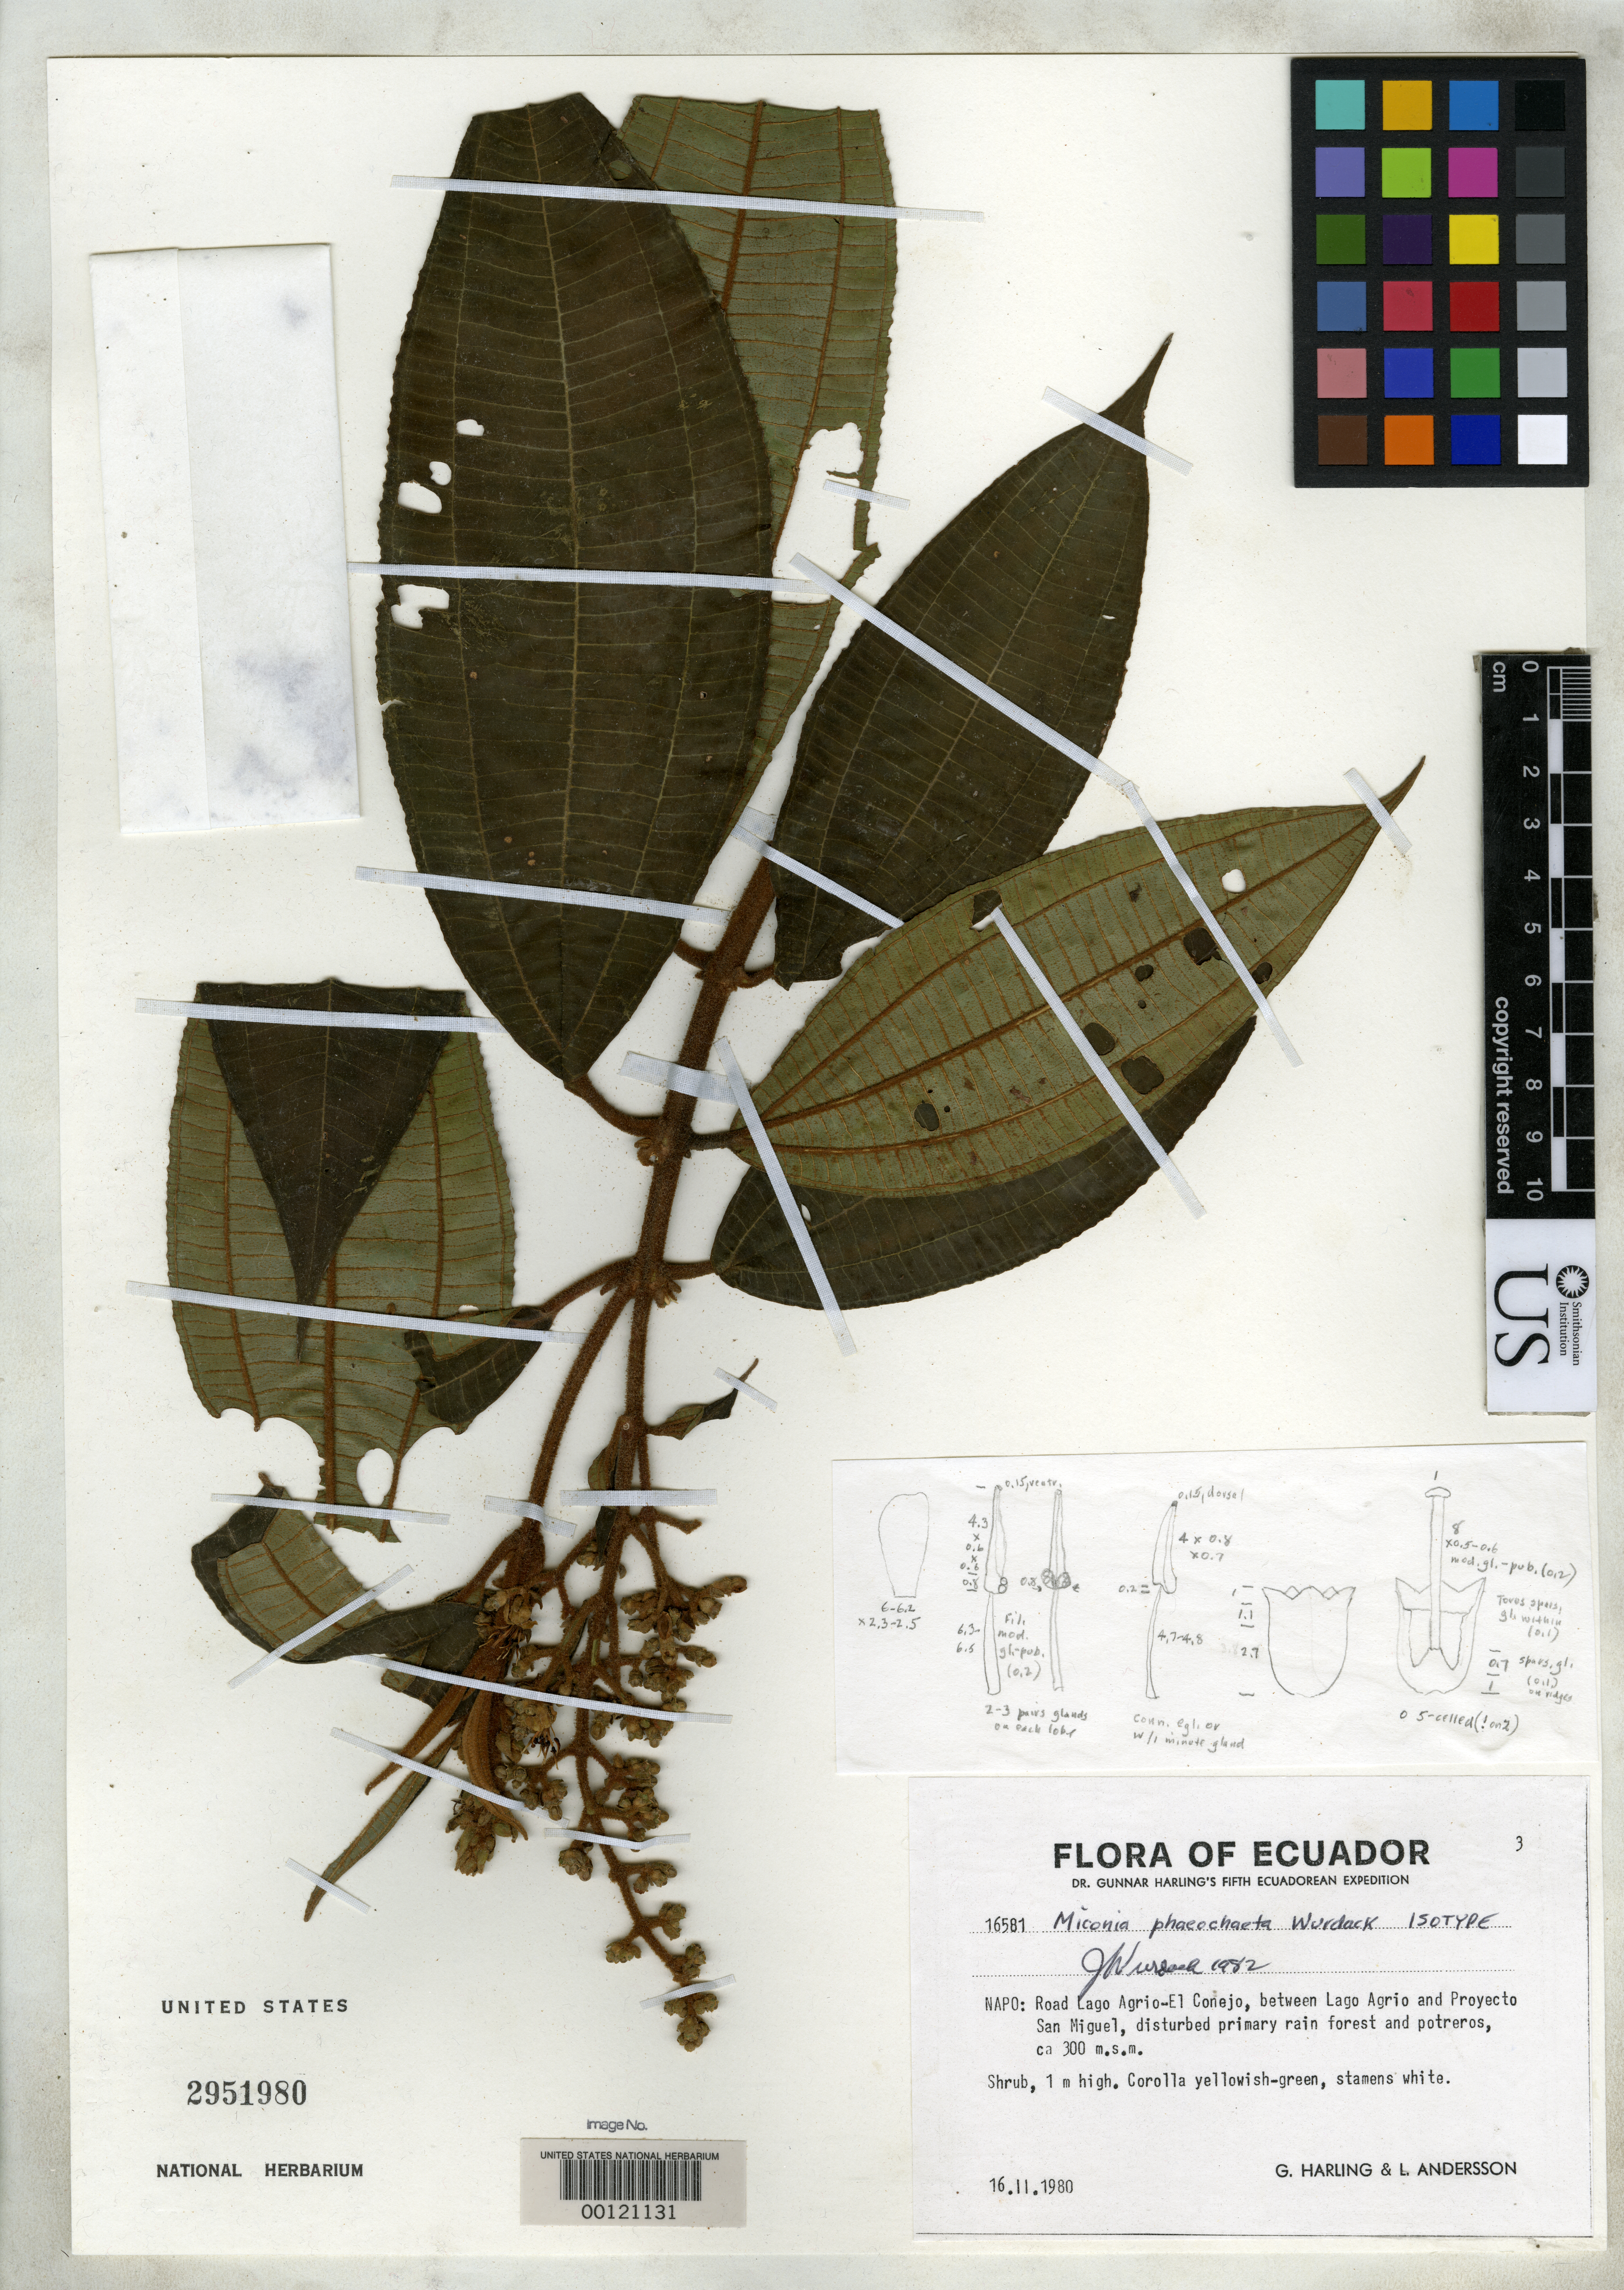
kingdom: Plantae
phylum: Tracheophyta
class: Magnoliopsida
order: Myrtales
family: Melastomataceae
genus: Miconia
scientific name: Miconia phaeochaeta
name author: Wurdack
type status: Isotype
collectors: G. Harling & L. Andersson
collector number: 16581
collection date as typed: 16 Nov 1980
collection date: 1980-11-16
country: Ecuador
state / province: Napo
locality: Rd. Lago AgRio-El Conejo, between Lago AgRio & Proyecto Sal Miguel.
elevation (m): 300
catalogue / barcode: US 2951980